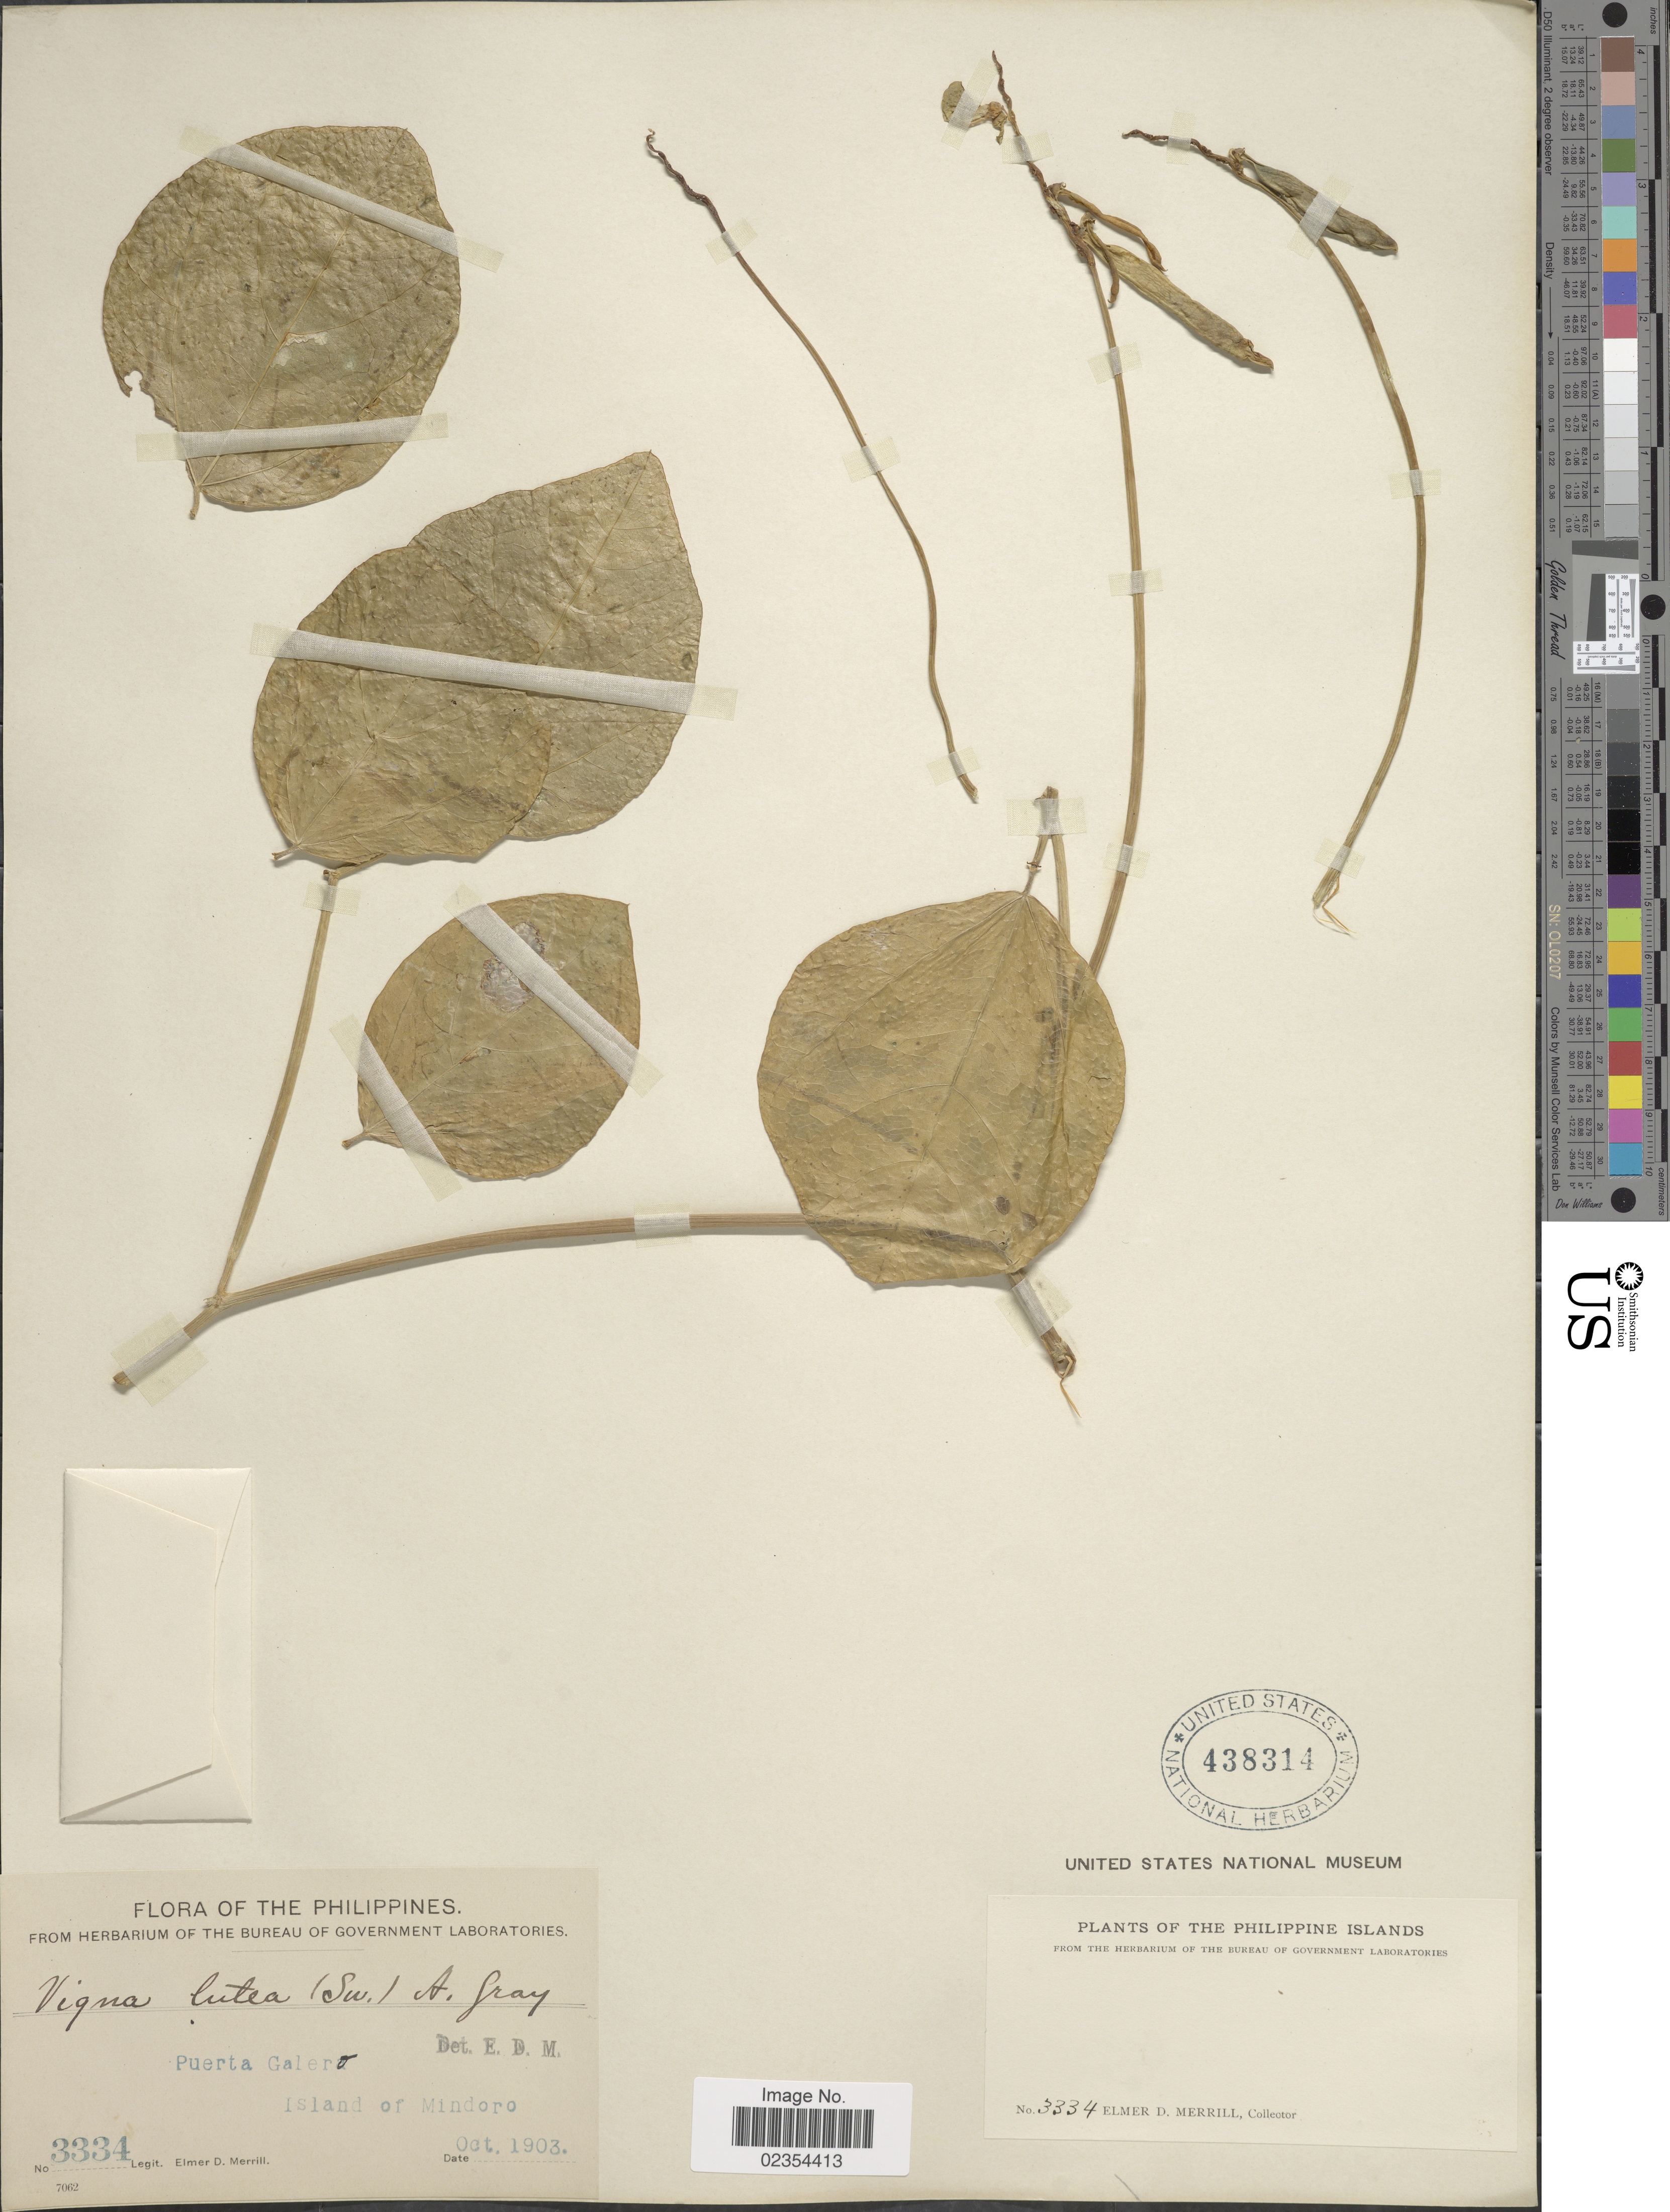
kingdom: Plantae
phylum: Tracheophyta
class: Magnoliopsida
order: Fabales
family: Fabaceae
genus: Vigna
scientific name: Vigna marina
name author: (Burm.) Merr.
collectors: E. D. Merrill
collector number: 3334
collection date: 1903-10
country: Philippines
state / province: Mimaropa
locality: Puerta Galero, Island of Mindoro, The Philippine Islands.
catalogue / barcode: US 438314